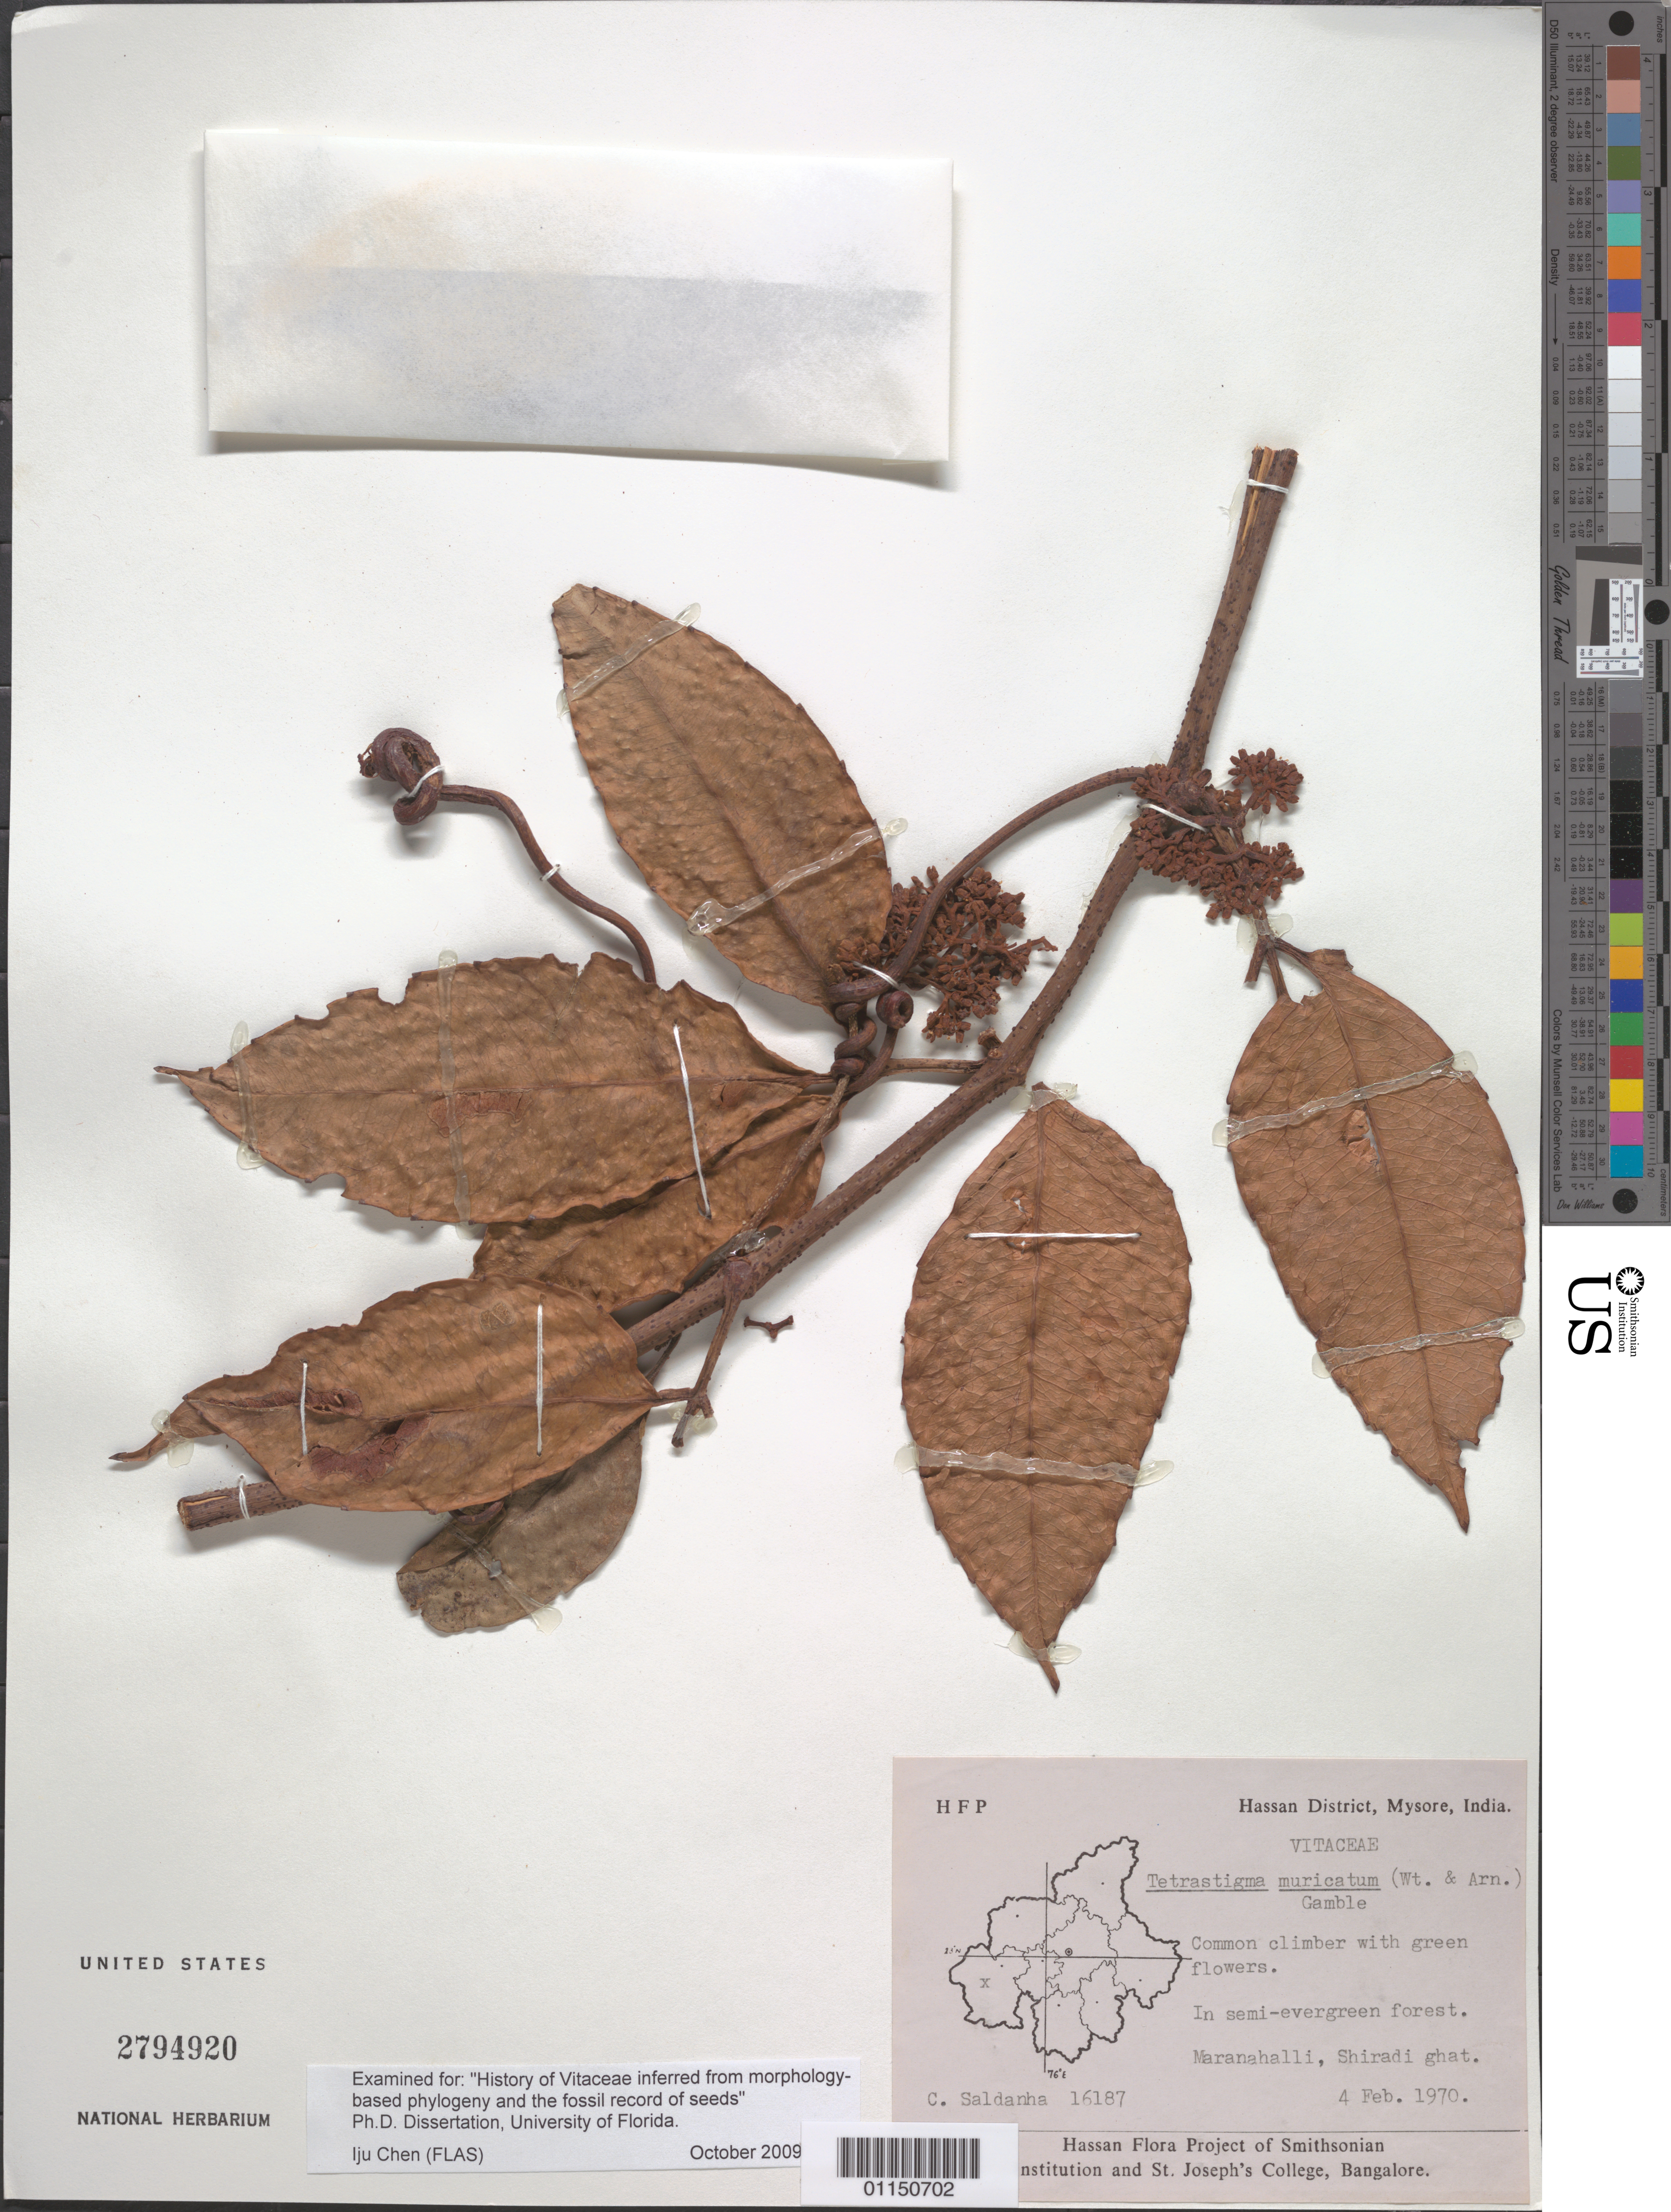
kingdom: Plantae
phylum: Tracheophyta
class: Magnoliopsida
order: Vitales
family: Vitaceae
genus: Tetrastigma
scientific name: Tetrastigma muricatum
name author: (Wall.) Gamble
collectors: C. J. Saldanha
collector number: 16187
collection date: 1970-02-04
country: India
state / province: Karnataka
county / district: Mysore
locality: Maranahalli, Shiradi Ghat.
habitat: Common climber in a semi-evergreen forest.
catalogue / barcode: US 2794920